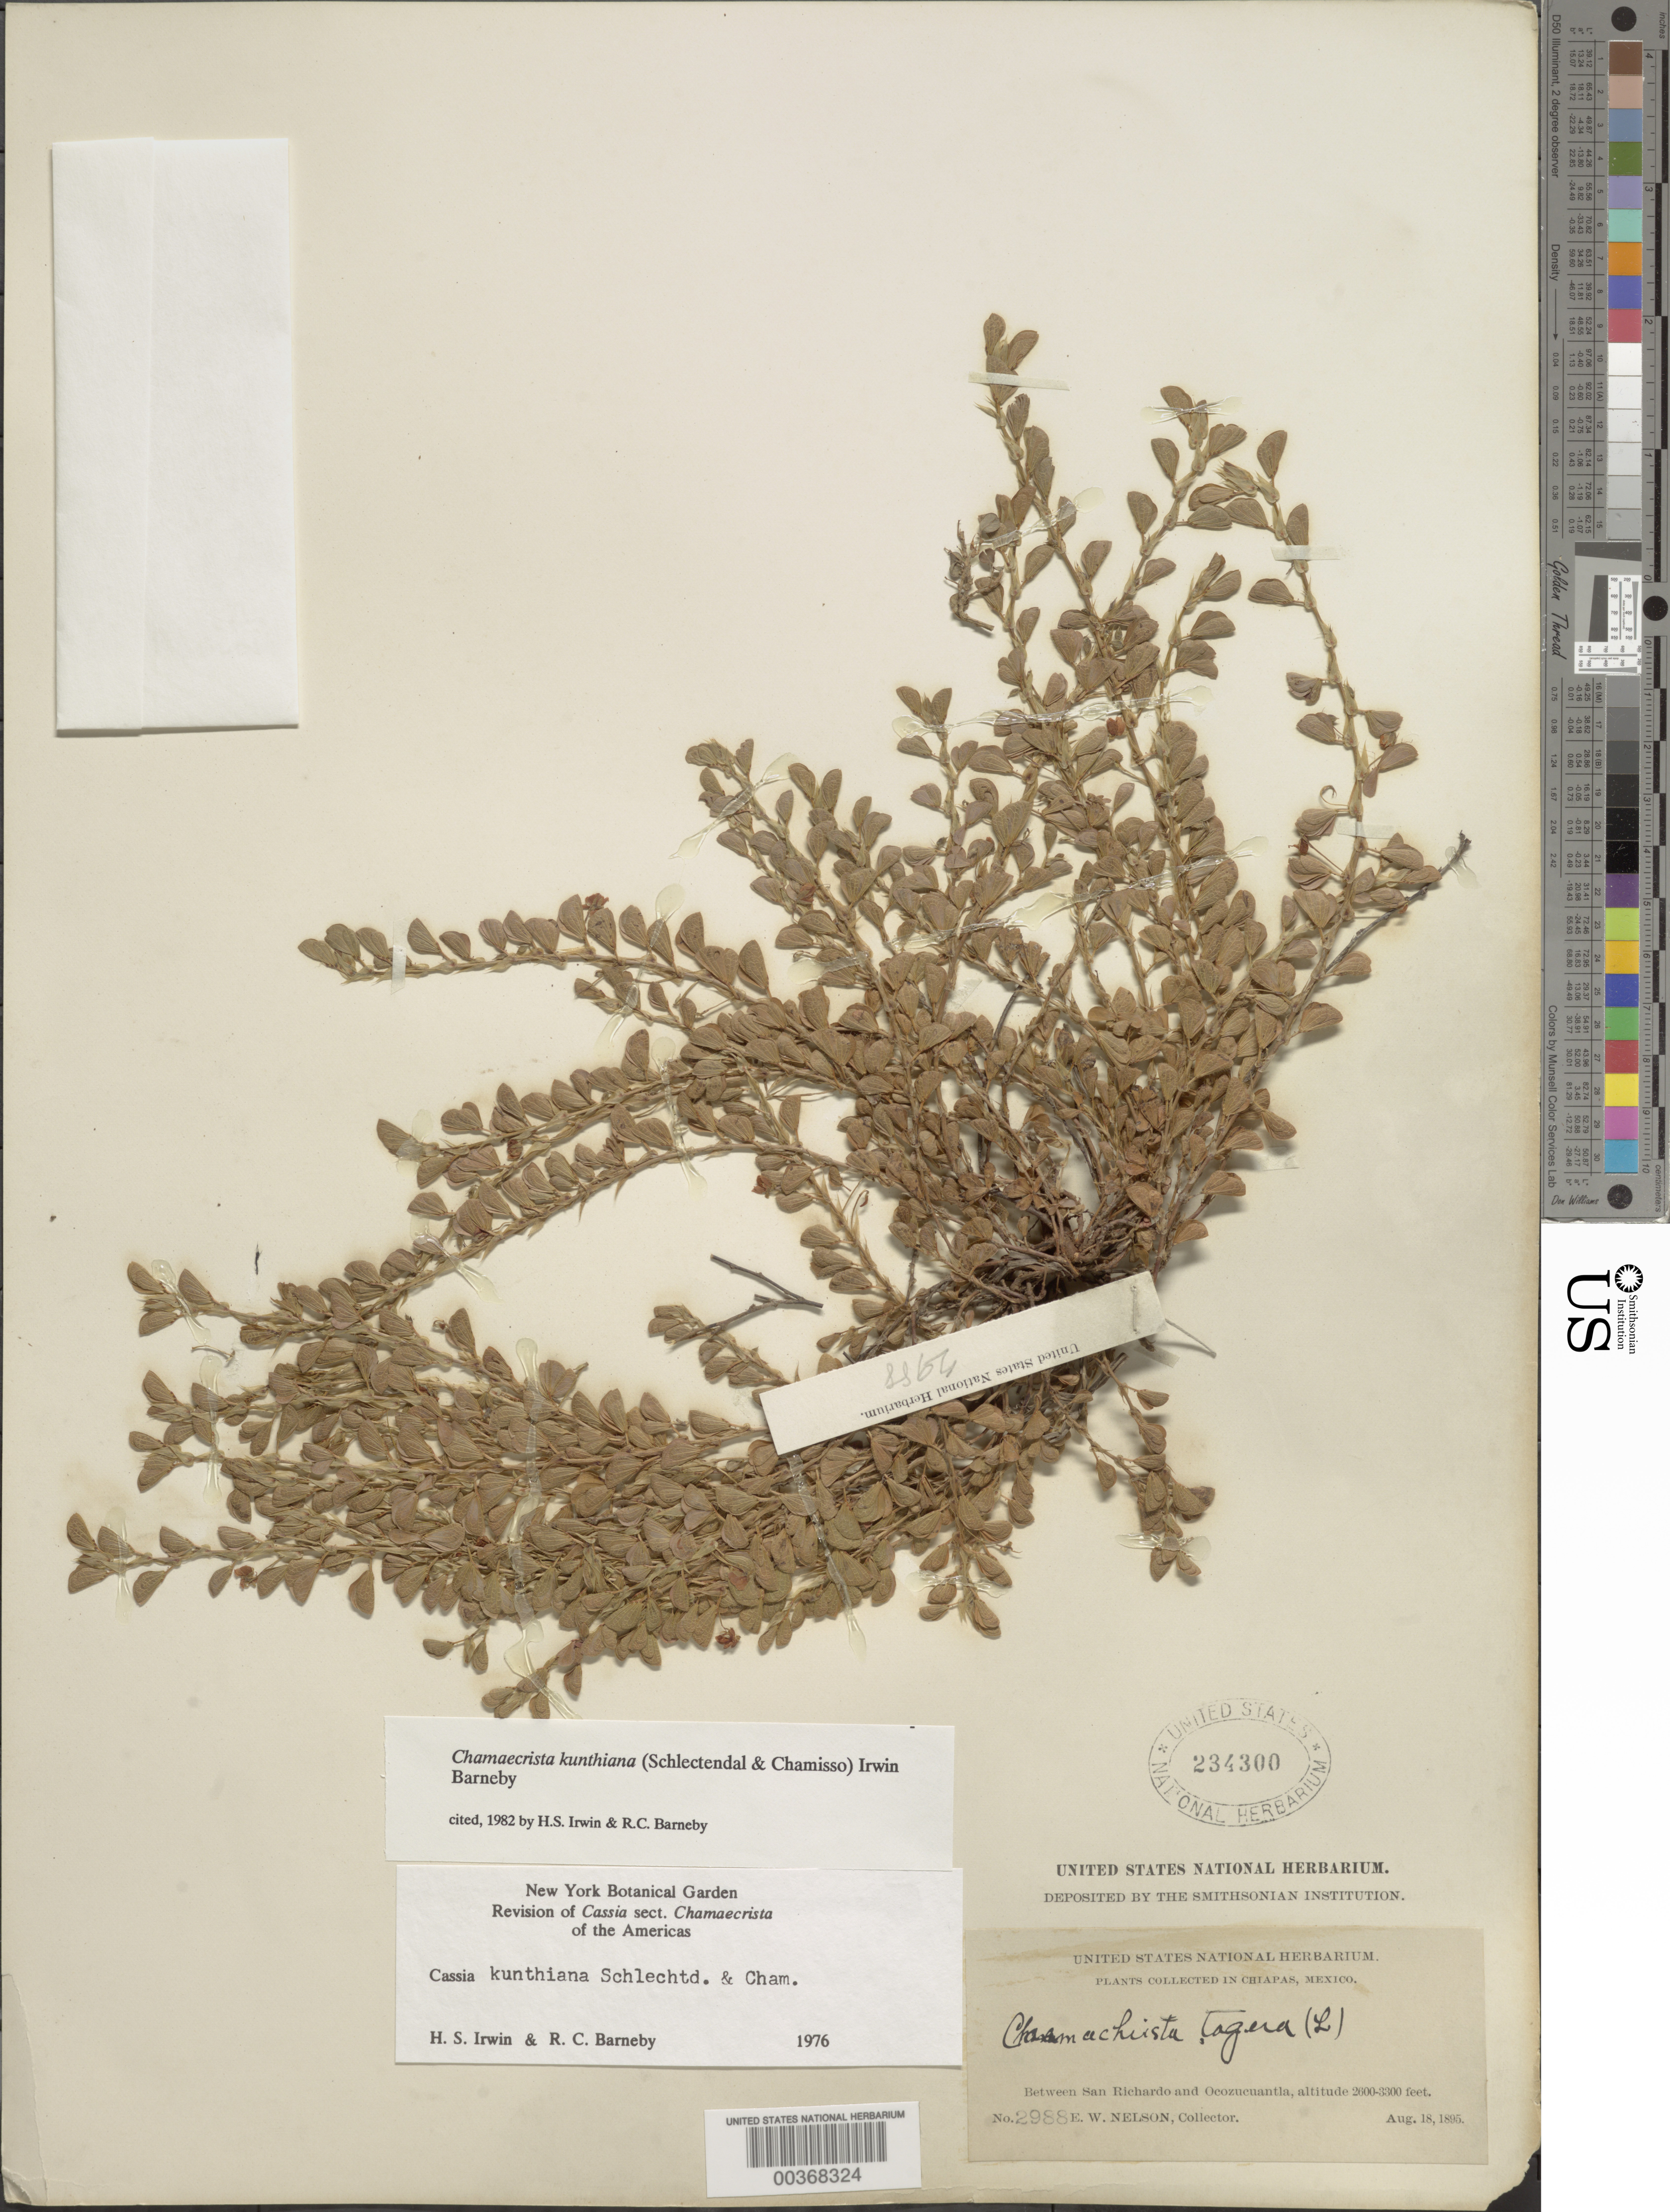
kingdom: Plantae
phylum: Tracheophyta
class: Magnoliopsida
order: Fabales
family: Fabaceae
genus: Chamaecrista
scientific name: Chamaecrista kunthiana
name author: (Schltdl. & Cham.) H.S. Irwin & Barneby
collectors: E. W. Nelson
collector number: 2988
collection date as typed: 18 Aug 1895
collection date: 1895-08-18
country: Mexico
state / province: Chiapas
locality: Between san richardo and ocozucuantla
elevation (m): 792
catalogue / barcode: US 234300